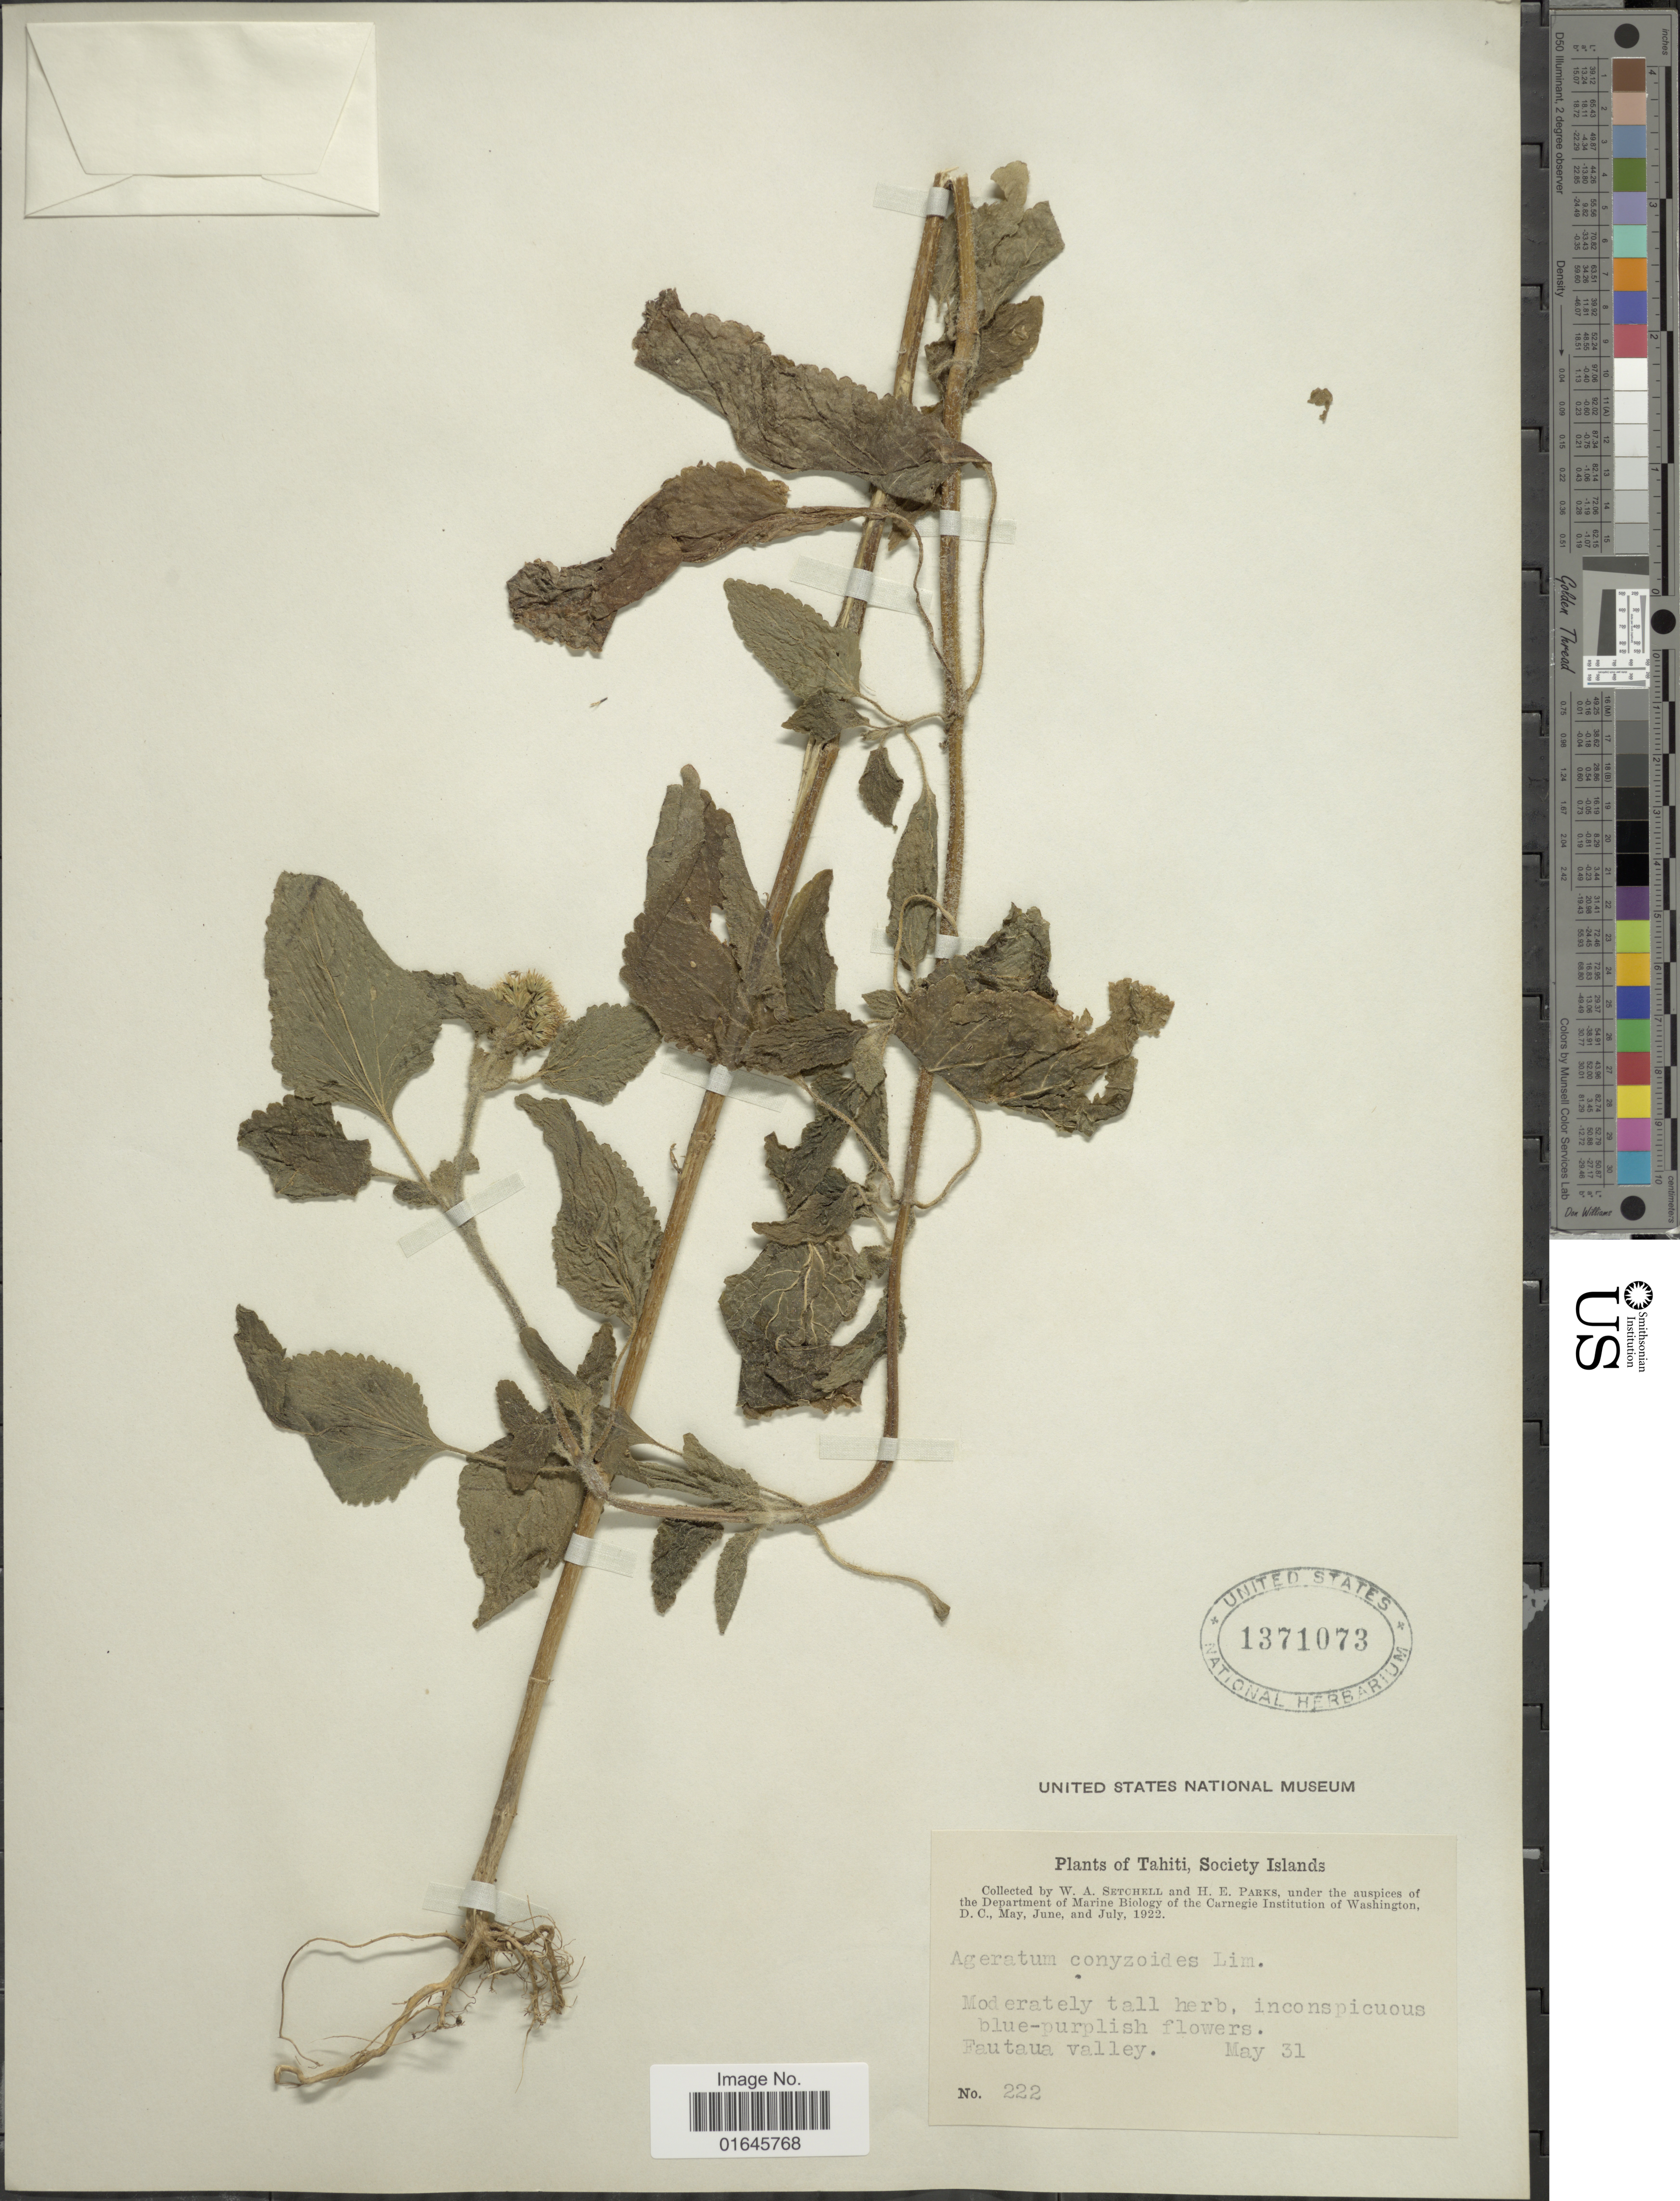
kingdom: Plantae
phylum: Tracheophyta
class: Magnoliopsida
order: Asterales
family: Asteraceae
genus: Ageratum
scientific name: Ageratum conyzoides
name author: L.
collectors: W. Setchell & H. E. Parks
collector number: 222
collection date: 1922-05-31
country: French Polynesia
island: Tahiti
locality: Tahiti, Society Islands, Fautaua valley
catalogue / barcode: US 1371073